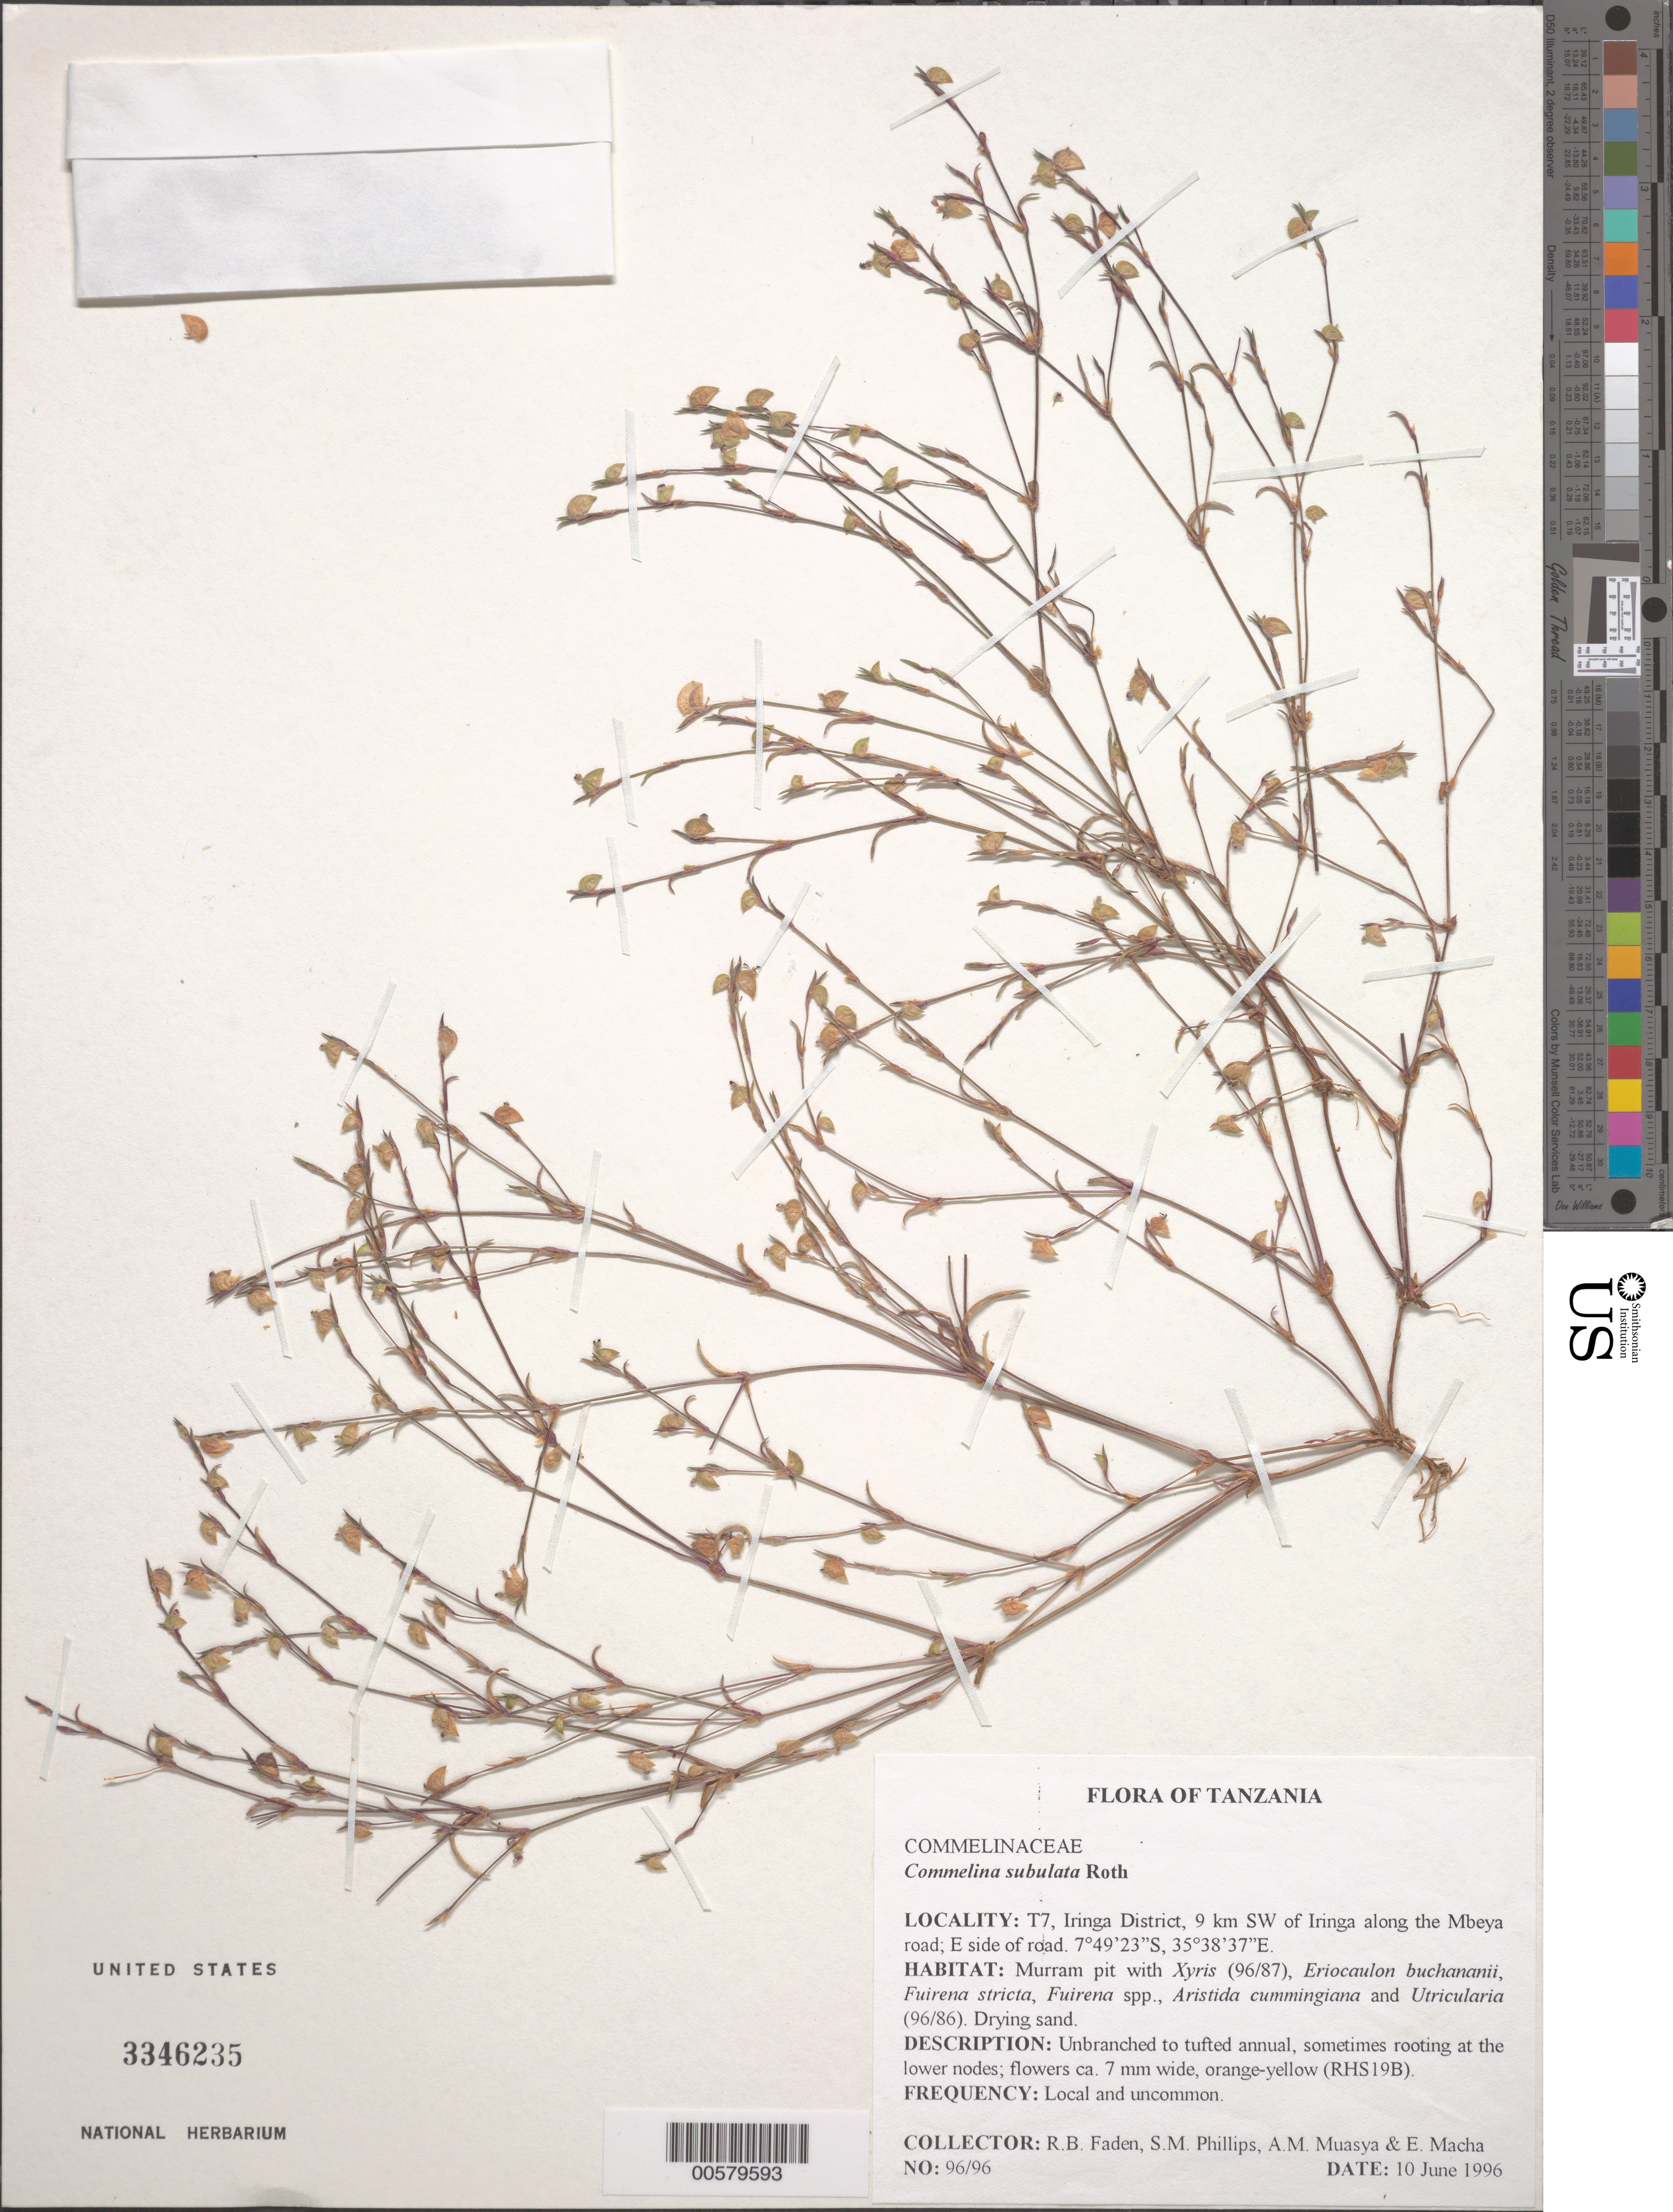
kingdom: Plantae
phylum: Tracheophyta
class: Liliopsida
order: Commelinales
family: Commelinaceae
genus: Commelina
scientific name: Commelina subulata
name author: Roth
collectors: R. B. Faden, S. M. Phillips, A. Muasya & E. Macha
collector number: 96/96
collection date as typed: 10 Jun 1996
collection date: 1996-06-10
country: Tanzania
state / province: Iringa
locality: Sw of iringa along the mbeya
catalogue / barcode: US 3346235